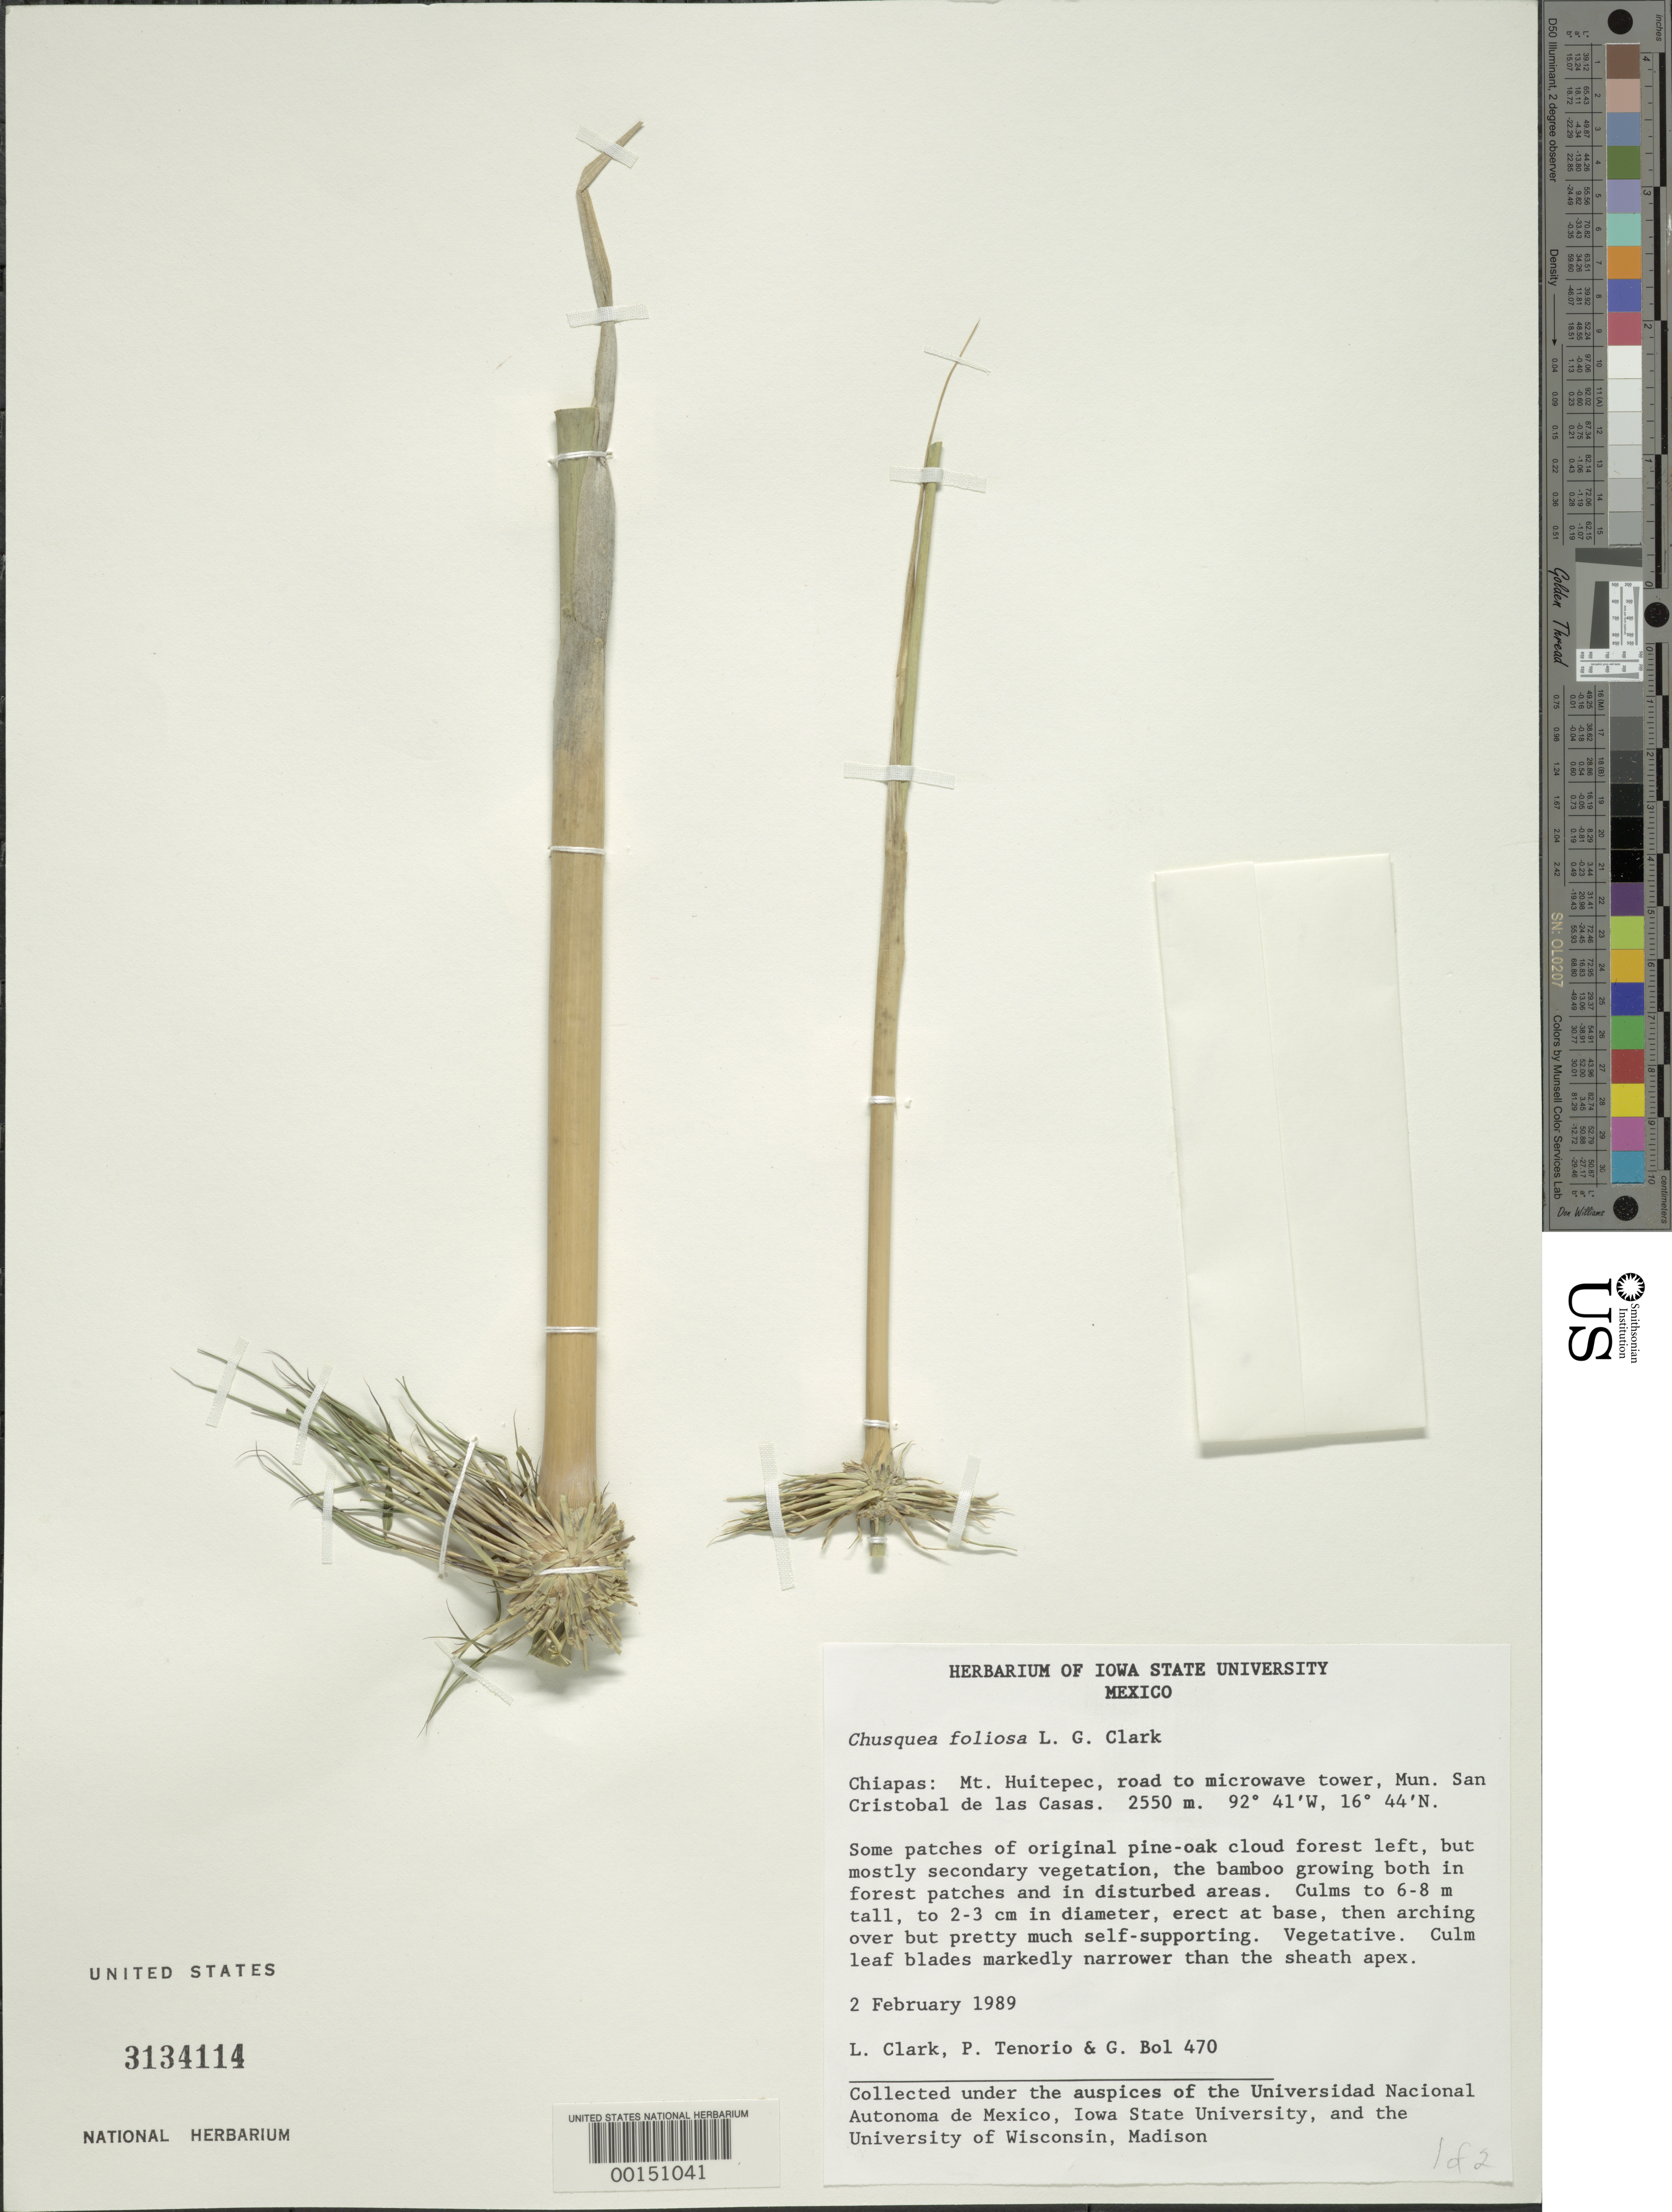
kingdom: Plantae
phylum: Tracheophyta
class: Liliopsida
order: Poales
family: Poaceae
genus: Chusquea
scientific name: Chusquea foliosa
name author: L.G. Clark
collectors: L. G. Clark, P. Tenorio L. & G. Bol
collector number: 470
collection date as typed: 02 Feb 1989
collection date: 1989-02-02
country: Mexico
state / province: Chiapas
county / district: San Cristóbal de Las Casas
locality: Mt. Huitepec, rd to microwave tower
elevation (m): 2550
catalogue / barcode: US 3134114